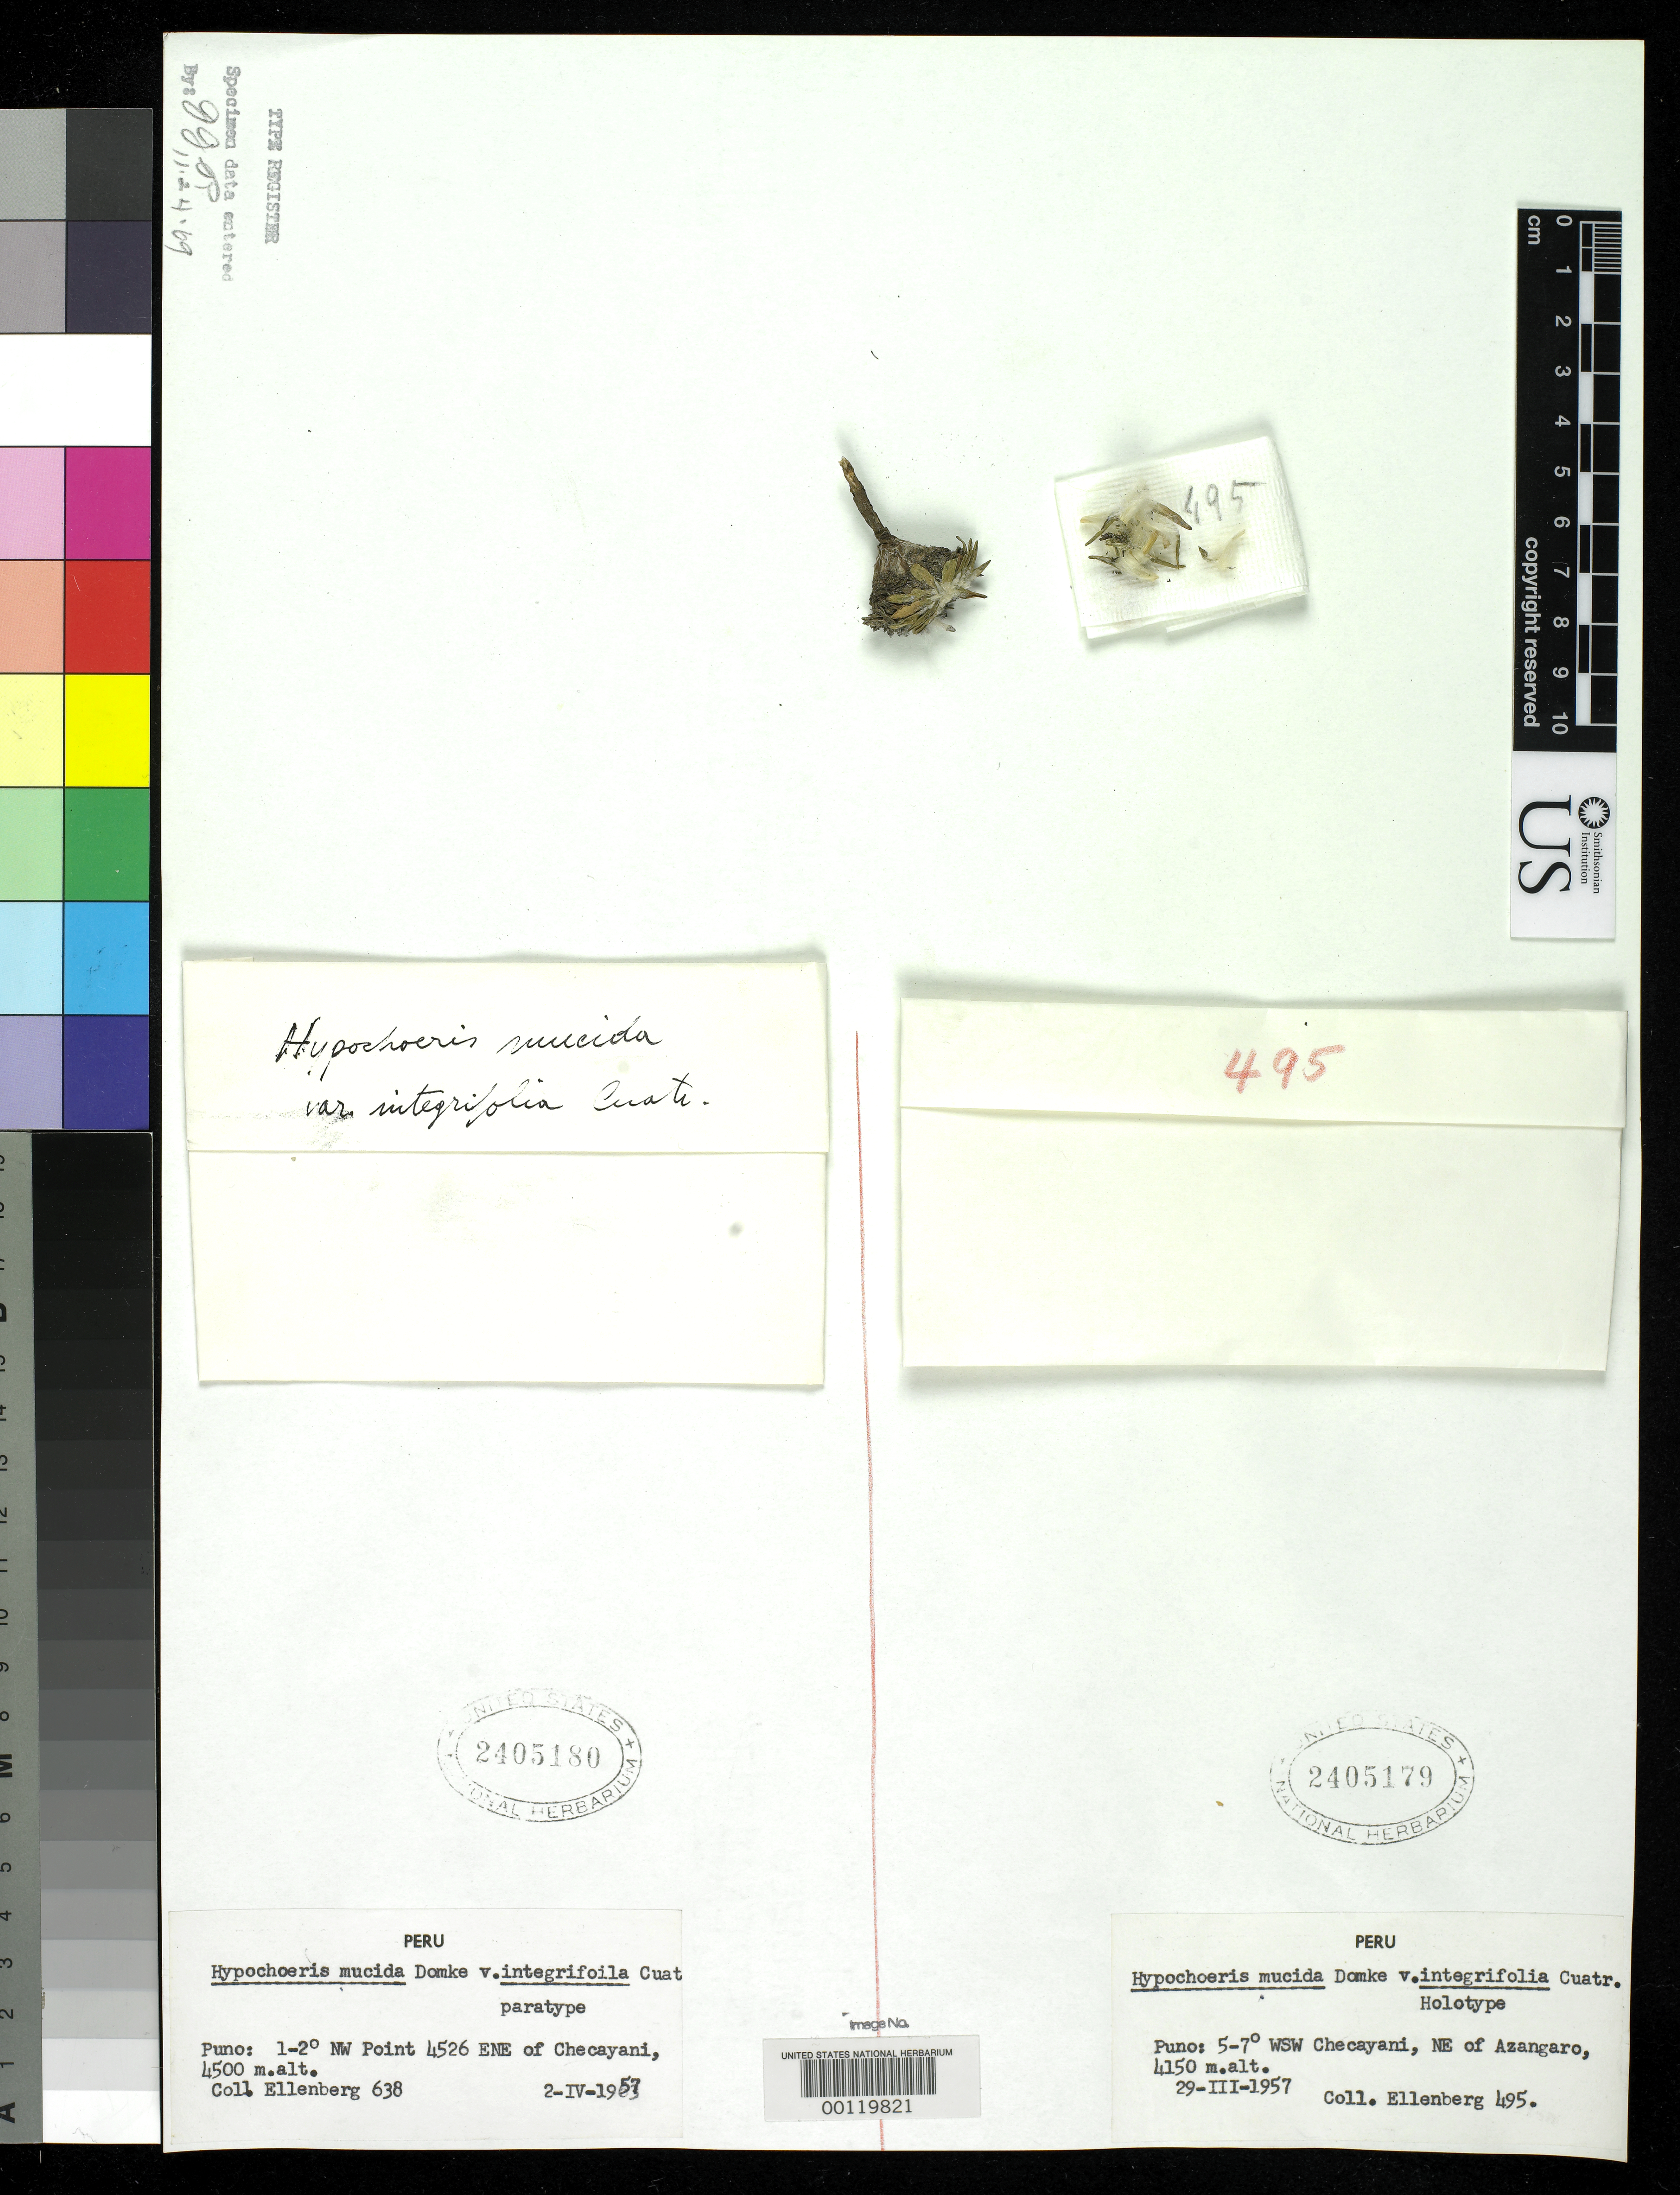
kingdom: Plantae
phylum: Tracheophyta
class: Magnoliopsida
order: Asterales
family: Asteraceae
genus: Hypochaeris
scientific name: Hypochaeris mucida var. integrifolia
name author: Cuatrec.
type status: Isotype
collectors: H. Ellenberg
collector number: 495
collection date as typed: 29 Mar 1957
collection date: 1957-03-29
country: Peru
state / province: Puno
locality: Checayani.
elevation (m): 4150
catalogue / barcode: US 2405179